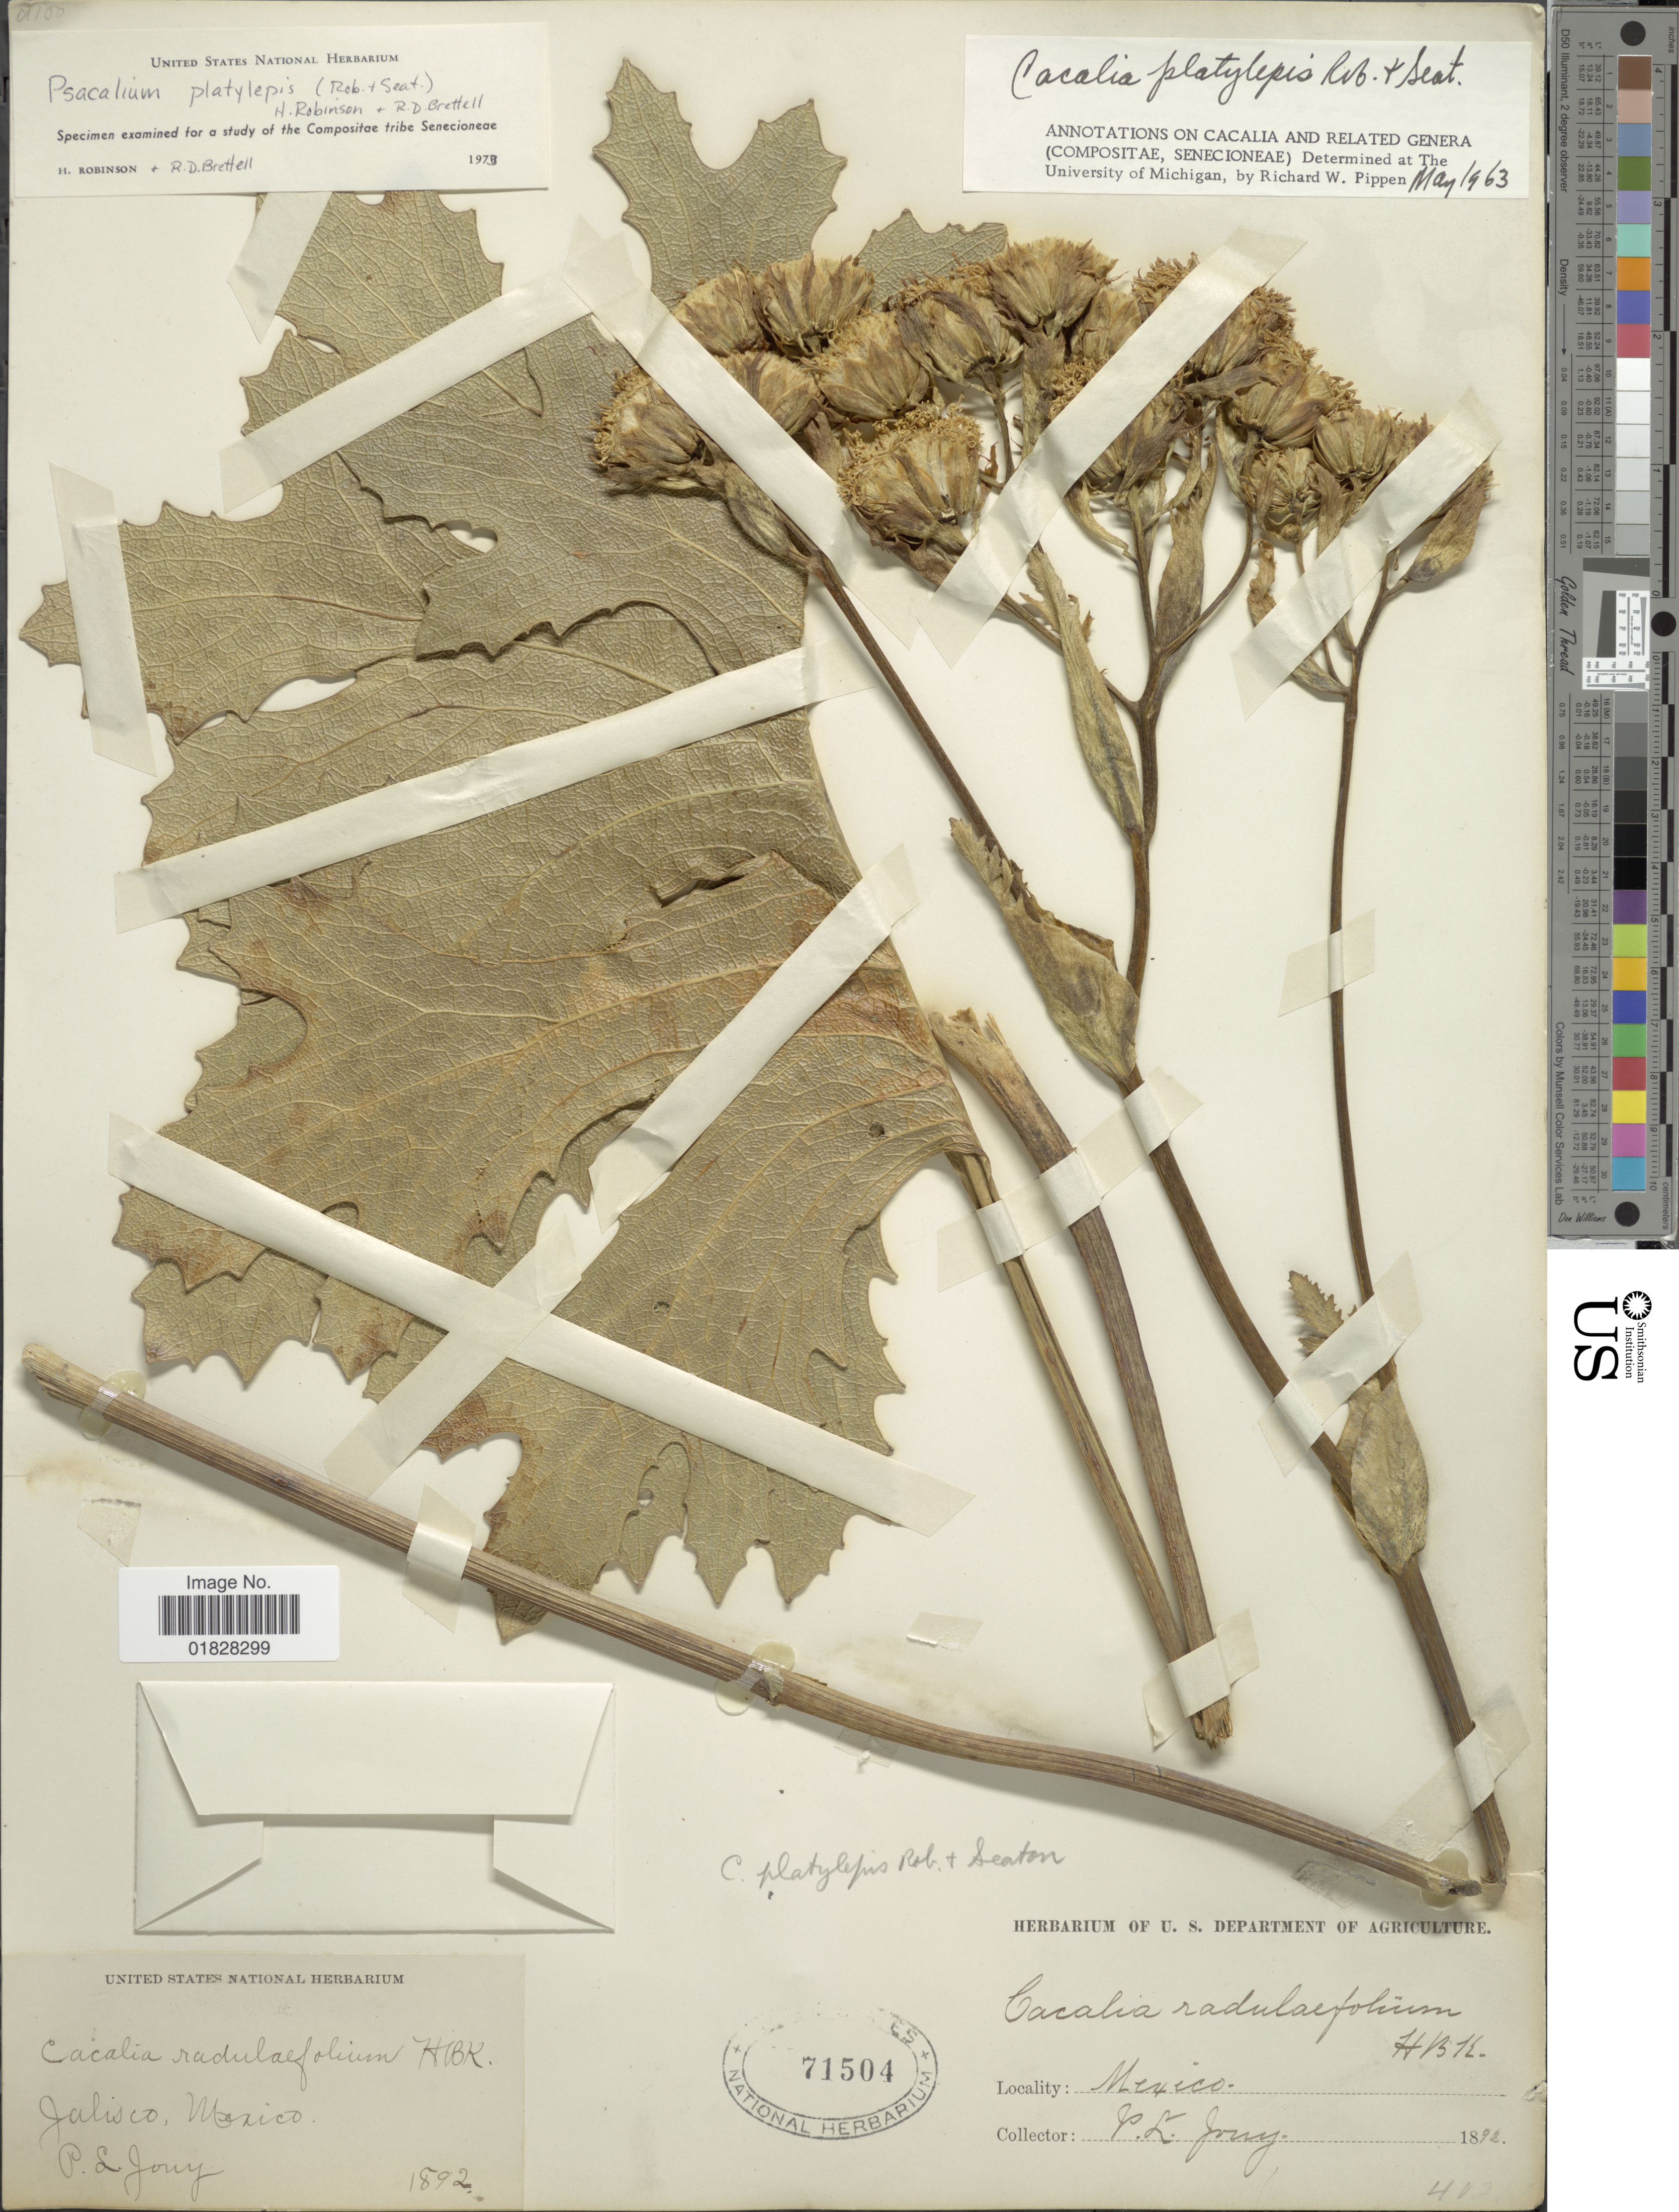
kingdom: Plantae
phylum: Tracheophyta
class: Magnoliopsida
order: Asterales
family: Asteraceae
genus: Psacalium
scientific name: Psacalium platylepis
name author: (B.L. Rob. & Seaton) H. Rob. & Brettell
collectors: P. Jouy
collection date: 1892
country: Mexico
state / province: Jalisco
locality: Jalisco, Mexico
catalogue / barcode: US 71504